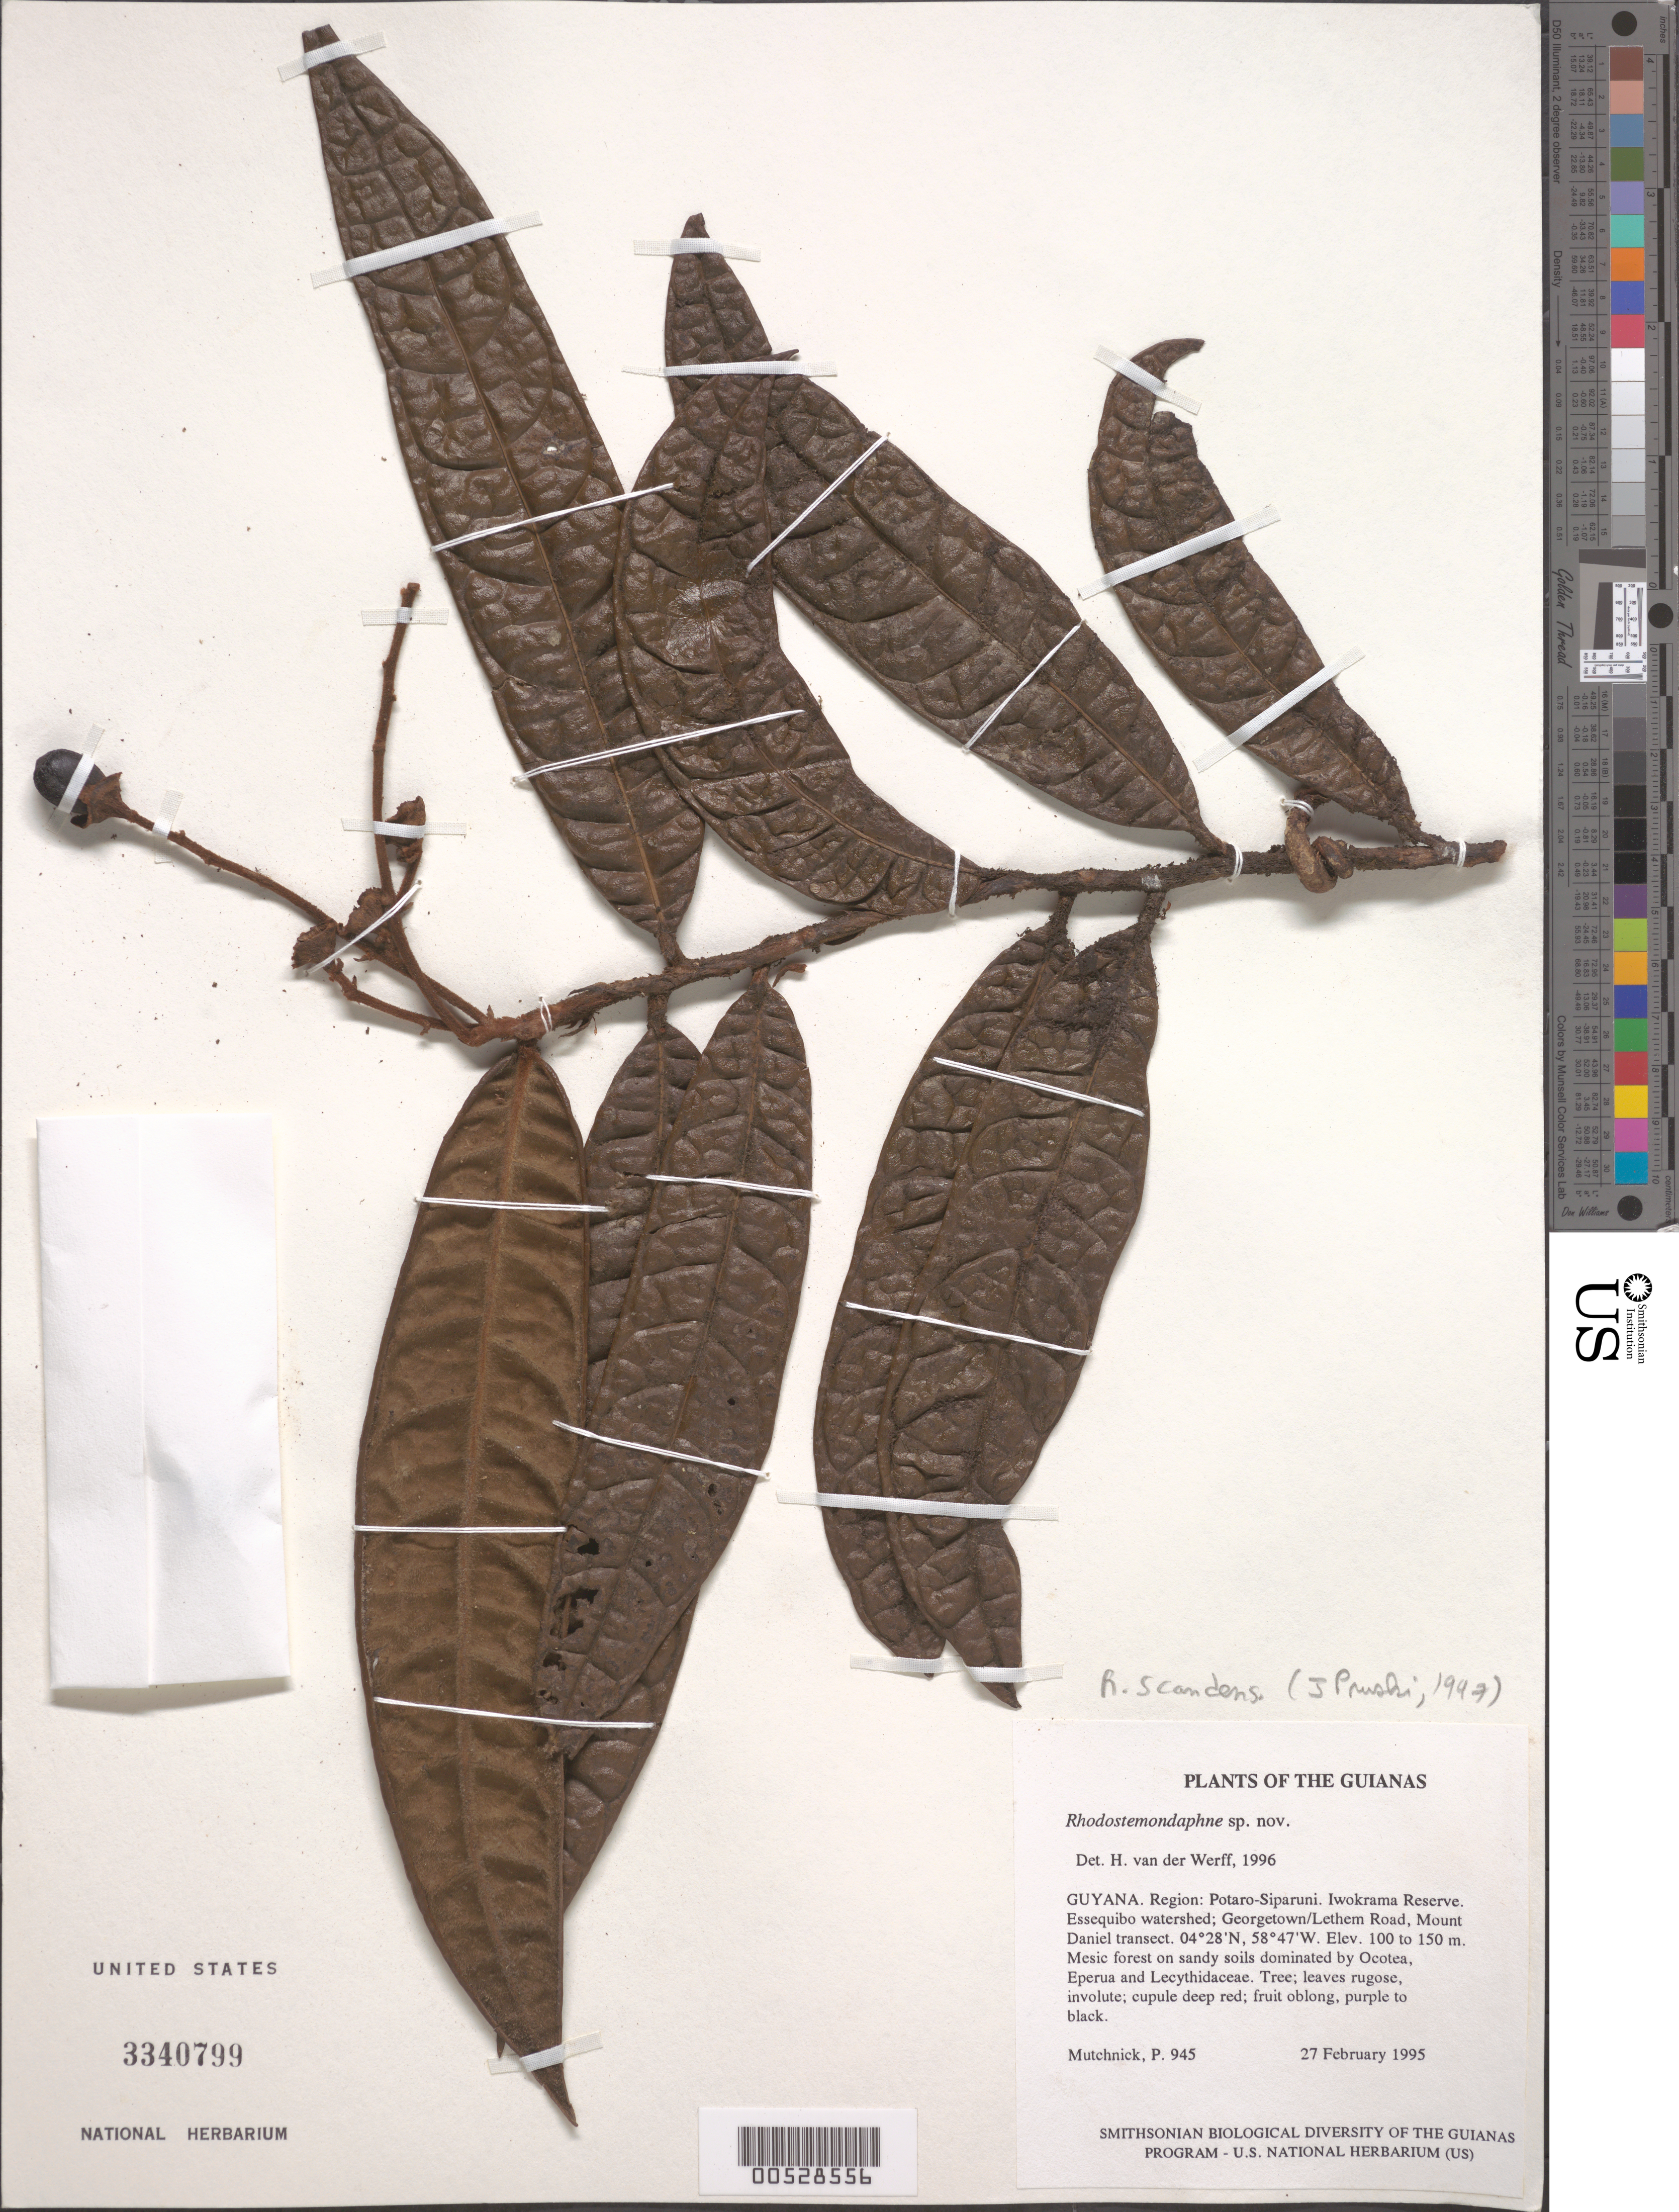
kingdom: Plantae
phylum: Tracheophyta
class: Magnoliopsida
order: Laurales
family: Lauraceae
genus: Rhodostemonodaphne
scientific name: Rhodostemonodaphne scandens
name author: Madriñán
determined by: Pruski, J. F.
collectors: P. Mutchnick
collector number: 945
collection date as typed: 27 February 1995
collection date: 1995-02-27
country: Guyana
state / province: Potaro-Siparuni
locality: Iwokrama Reserve. Essequibo watershed; Georgetown/Lethem Road, Mount Daniel transect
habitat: Mesic forest on sandy soils dominated by Ocotea, Eperua and Lecythidaceae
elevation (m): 100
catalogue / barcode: US 3340799